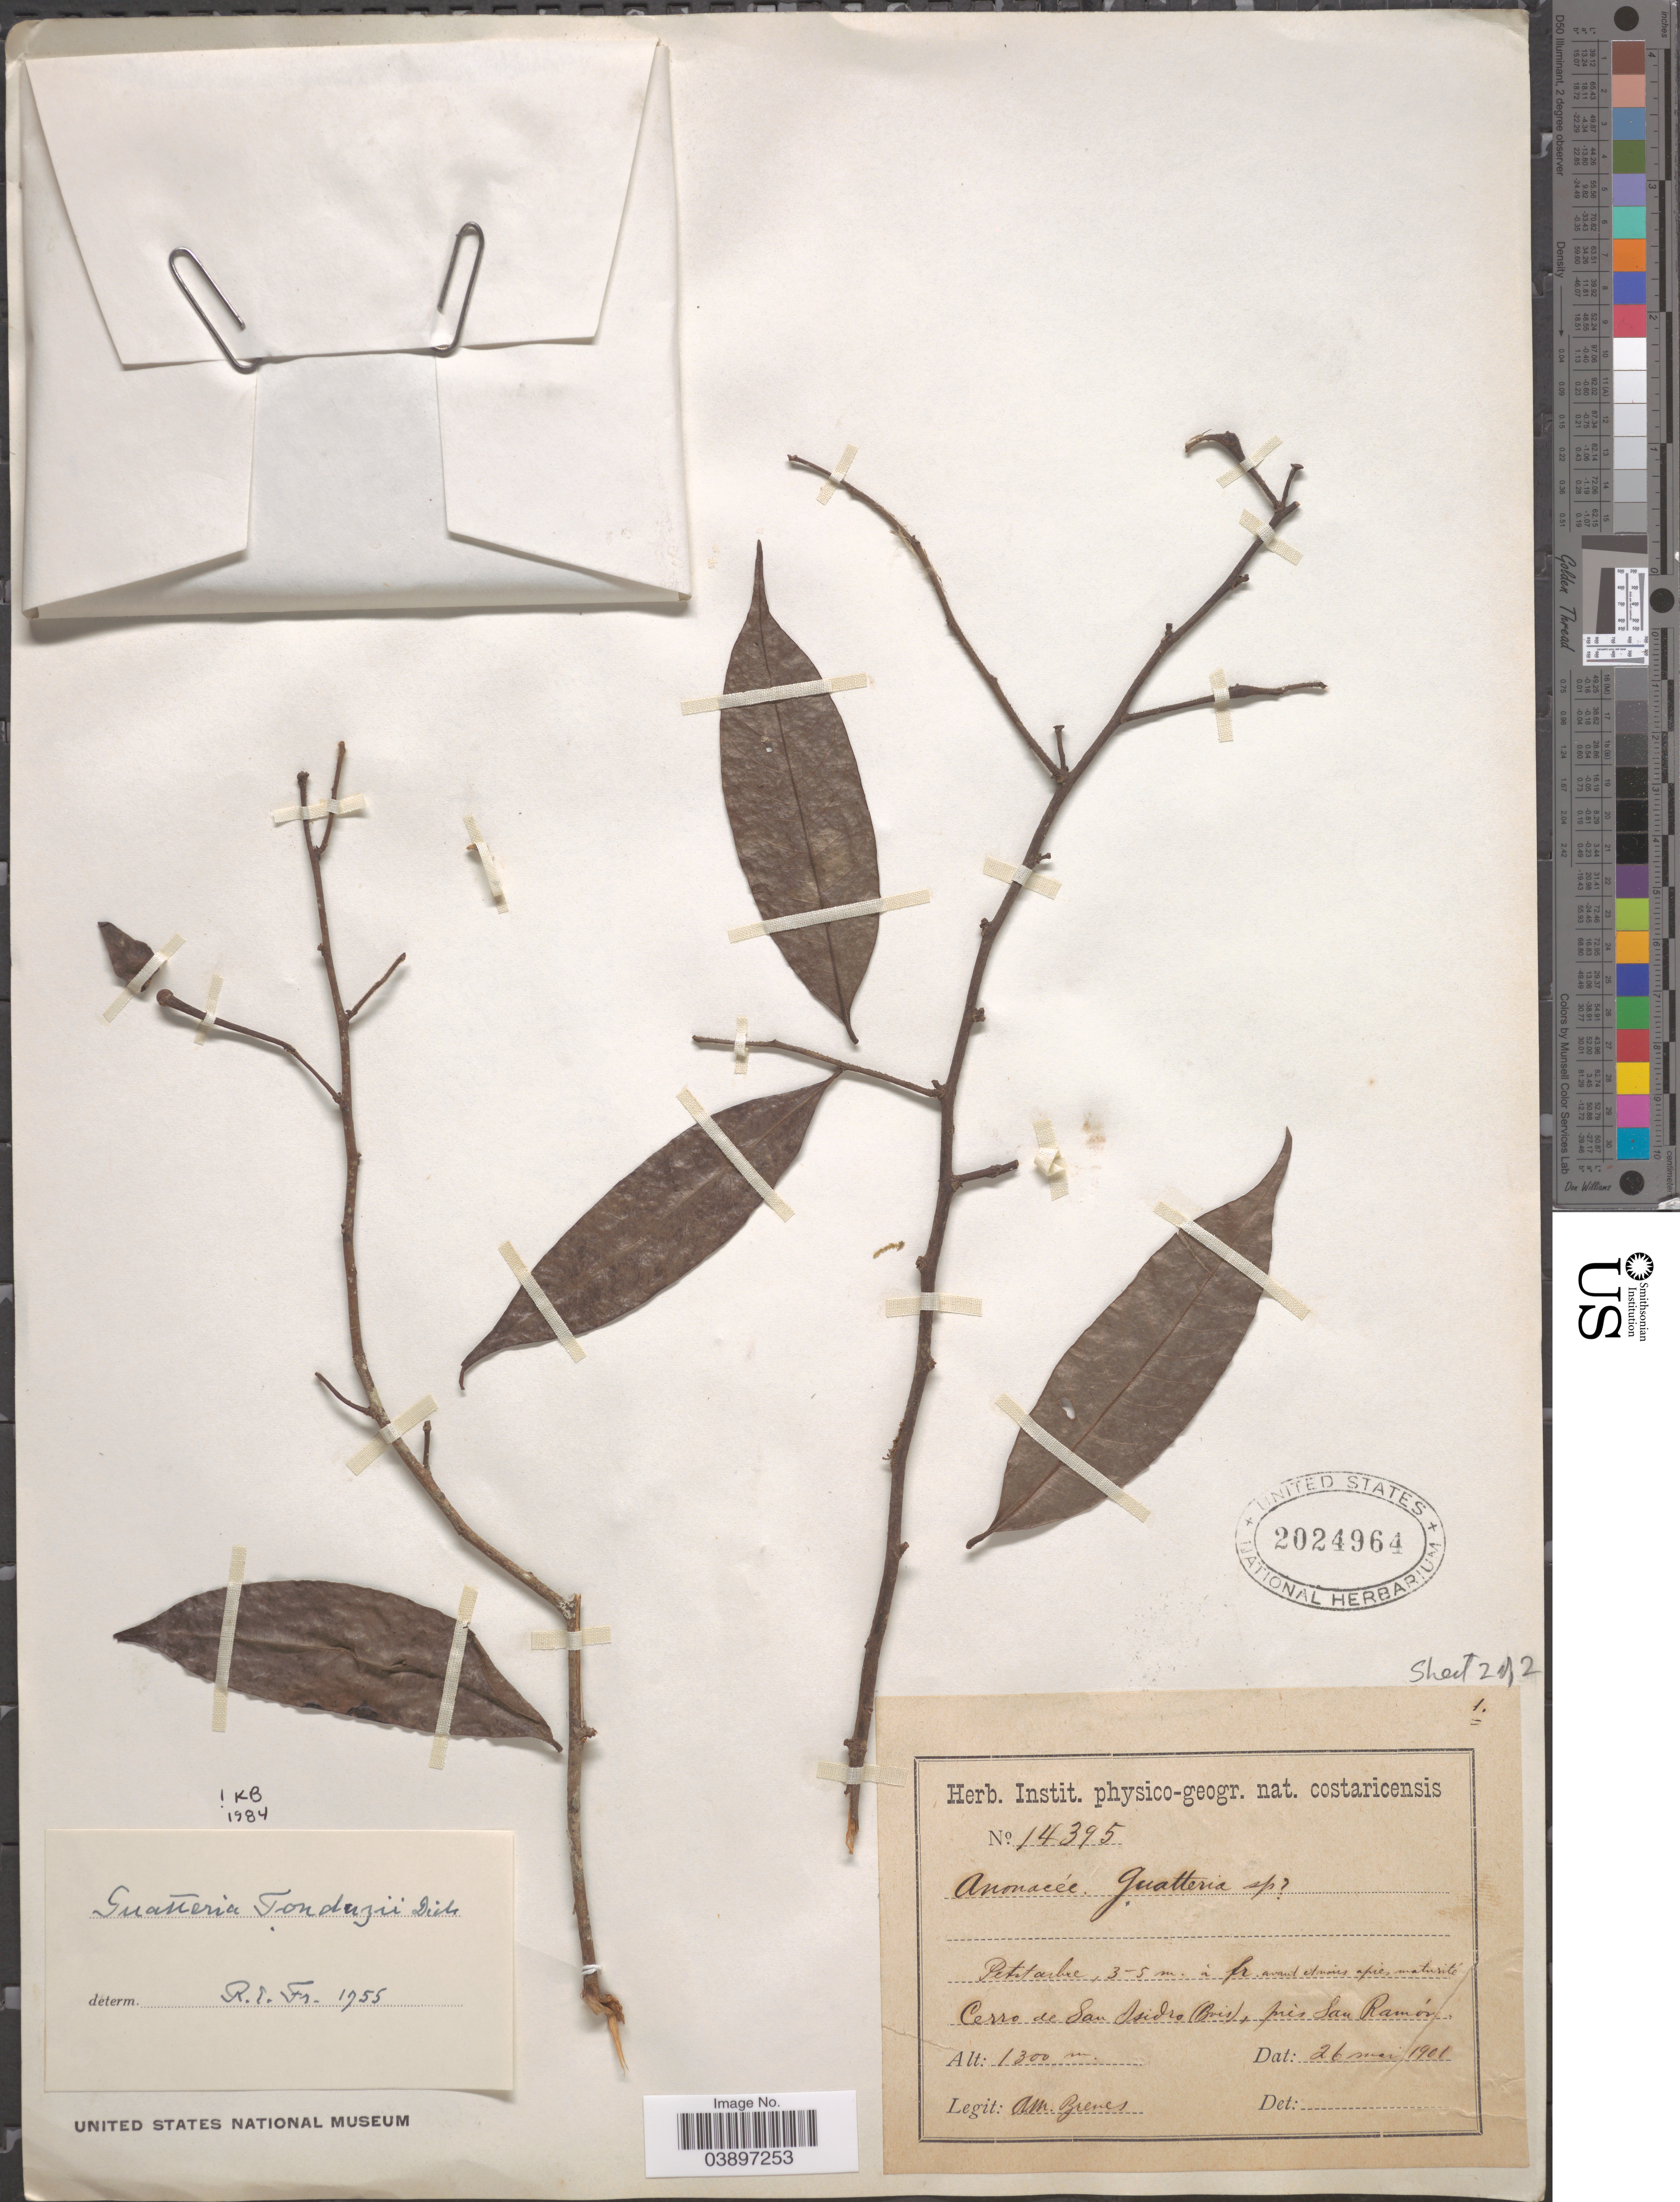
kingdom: Plantae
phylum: Tracheophyta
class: Magnoliopsida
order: Magnoliales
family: Annonaceae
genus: Guatteria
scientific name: Guatteria dolichopoda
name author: Donn. Sm.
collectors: A. Brenes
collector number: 14395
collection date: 1901-05-26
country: Costa Rica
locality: Cerro de San Isidro (Bois), près San Ramón.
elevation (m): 1300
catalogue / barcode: US 2024964